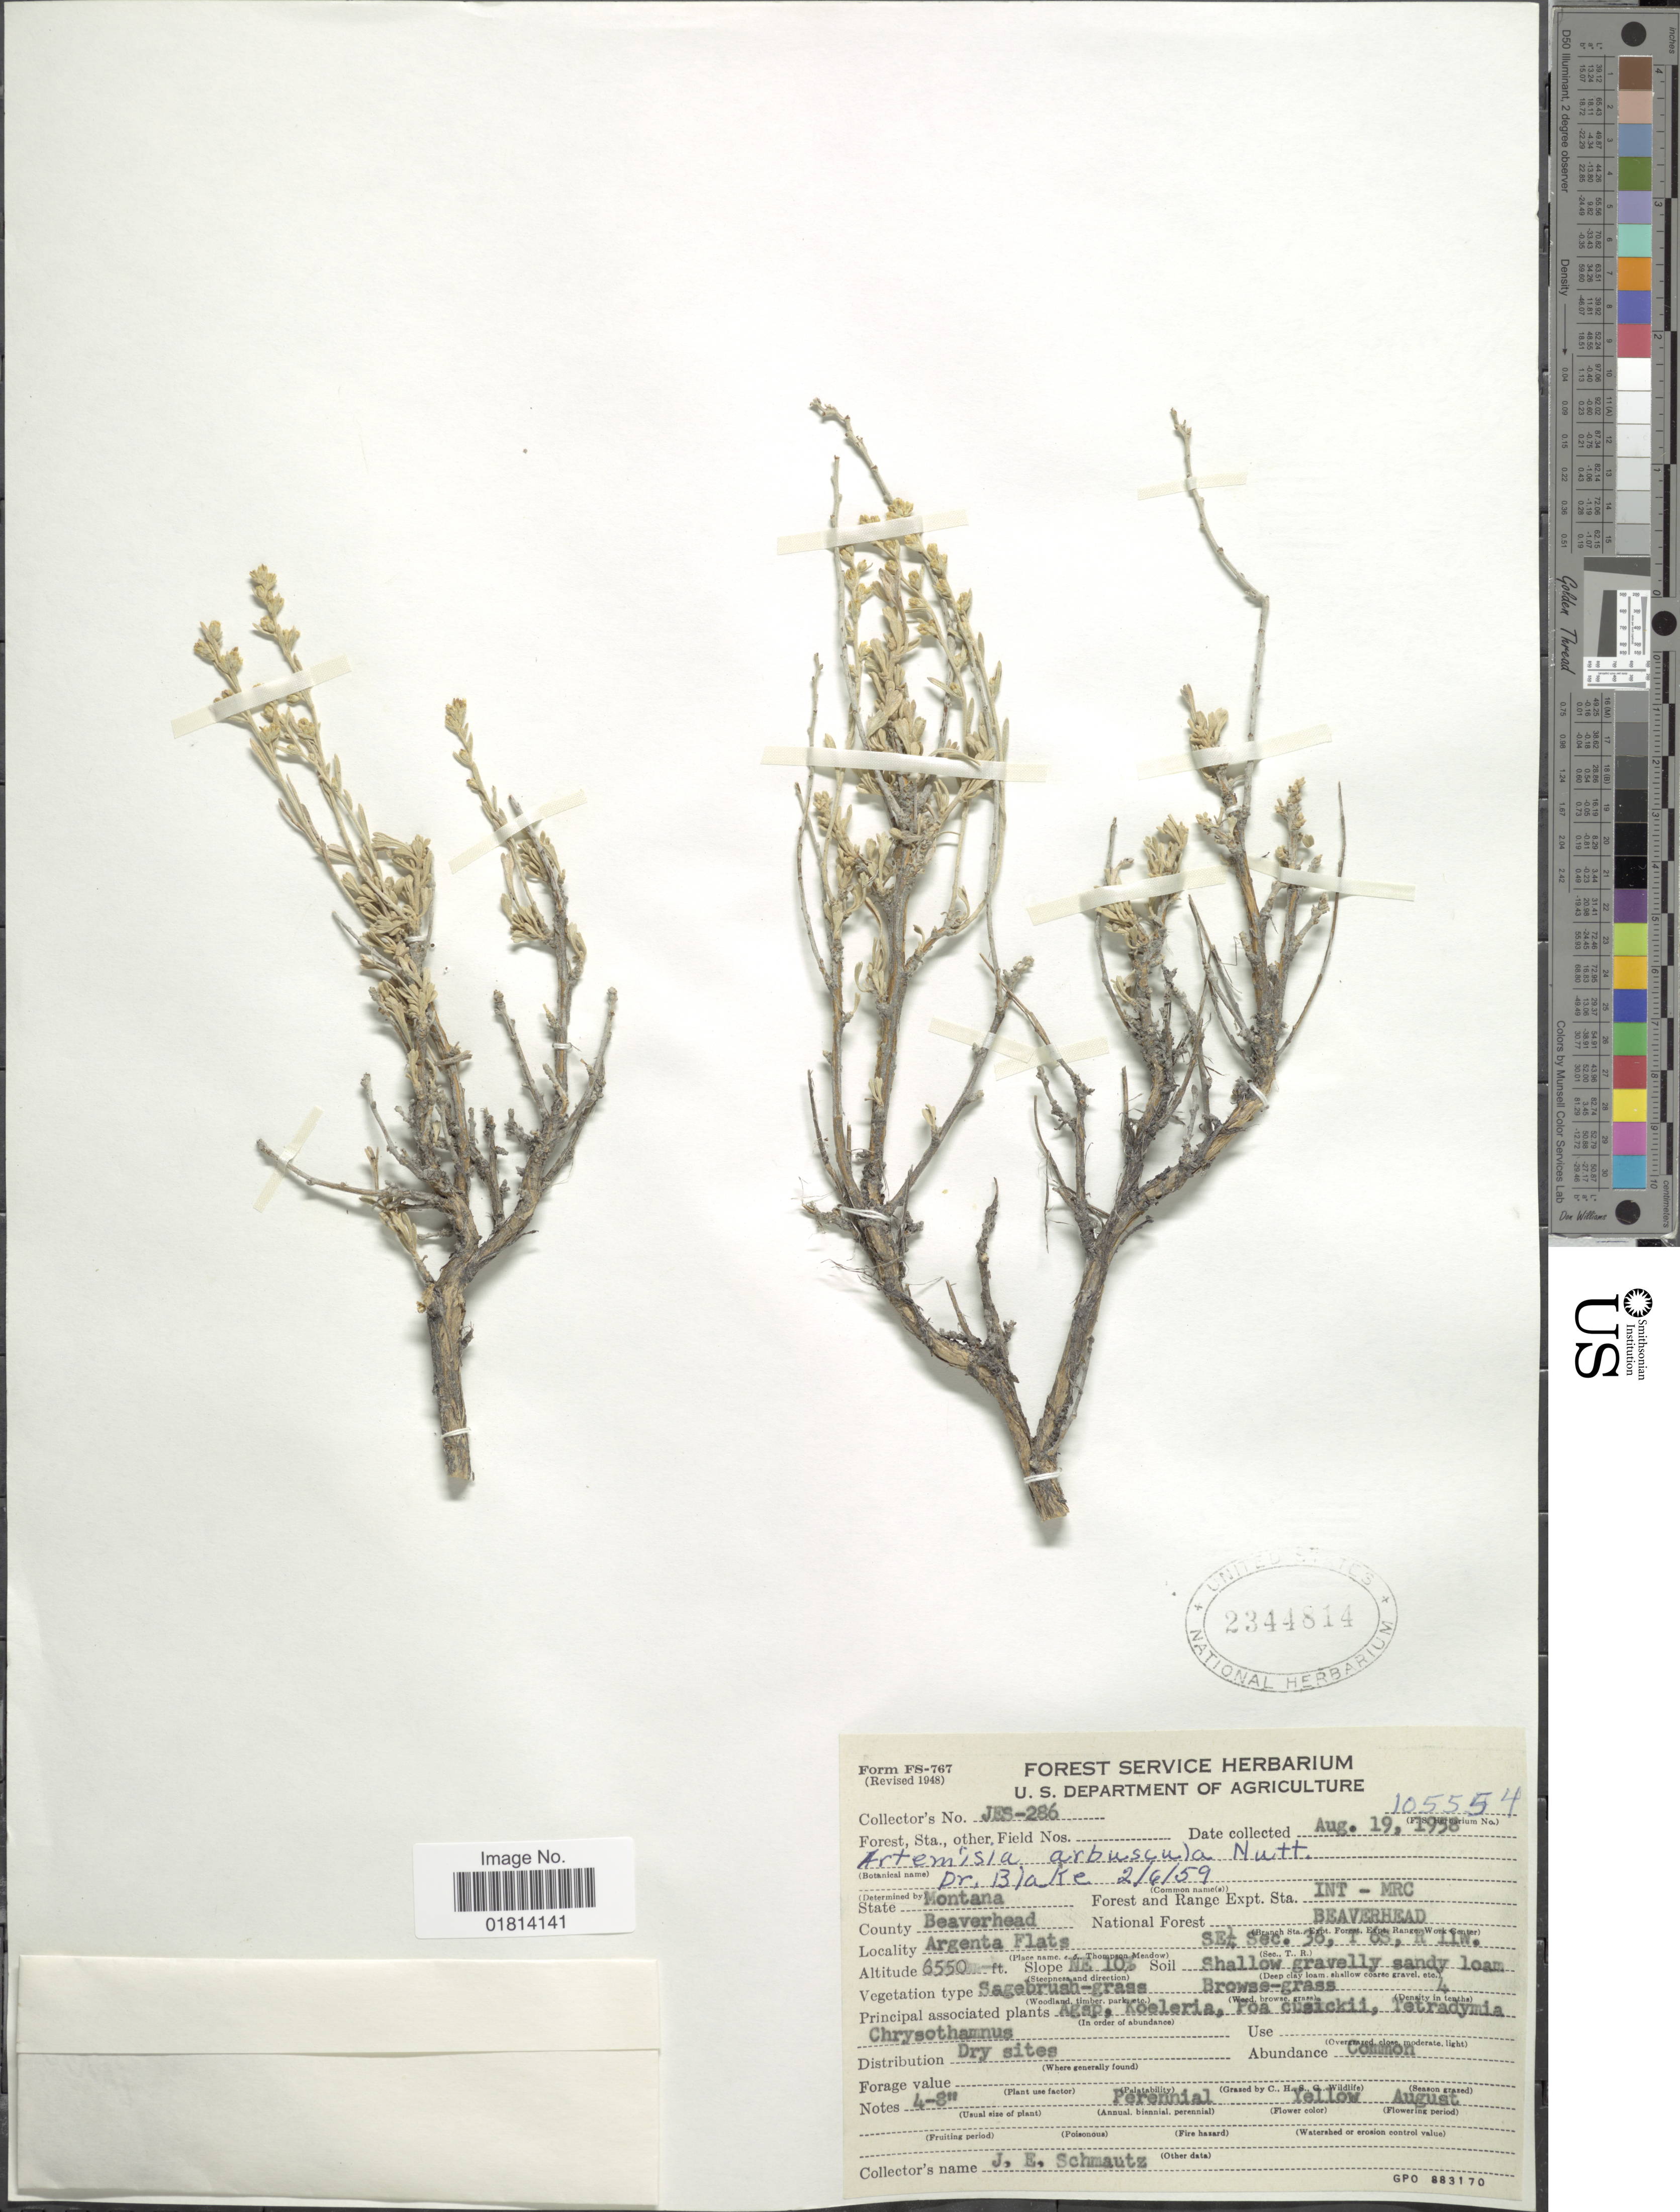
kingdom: Plantae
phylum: Tracheophyta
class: Magnoliopsida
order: Asterales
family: Asteraceae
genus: Artemisia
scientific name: Artemisia arbuscula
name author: Nutt.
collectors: J. Schmautz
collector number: JES-286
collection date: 1958-08-19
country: United States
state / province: Montana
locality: Montana, INT-MRC. County Beaverhead, Beaverhead. Argenta Flats. SE¼ Sec. 36, T 6S, R 11W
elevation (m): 1996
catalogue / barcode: US 2344814